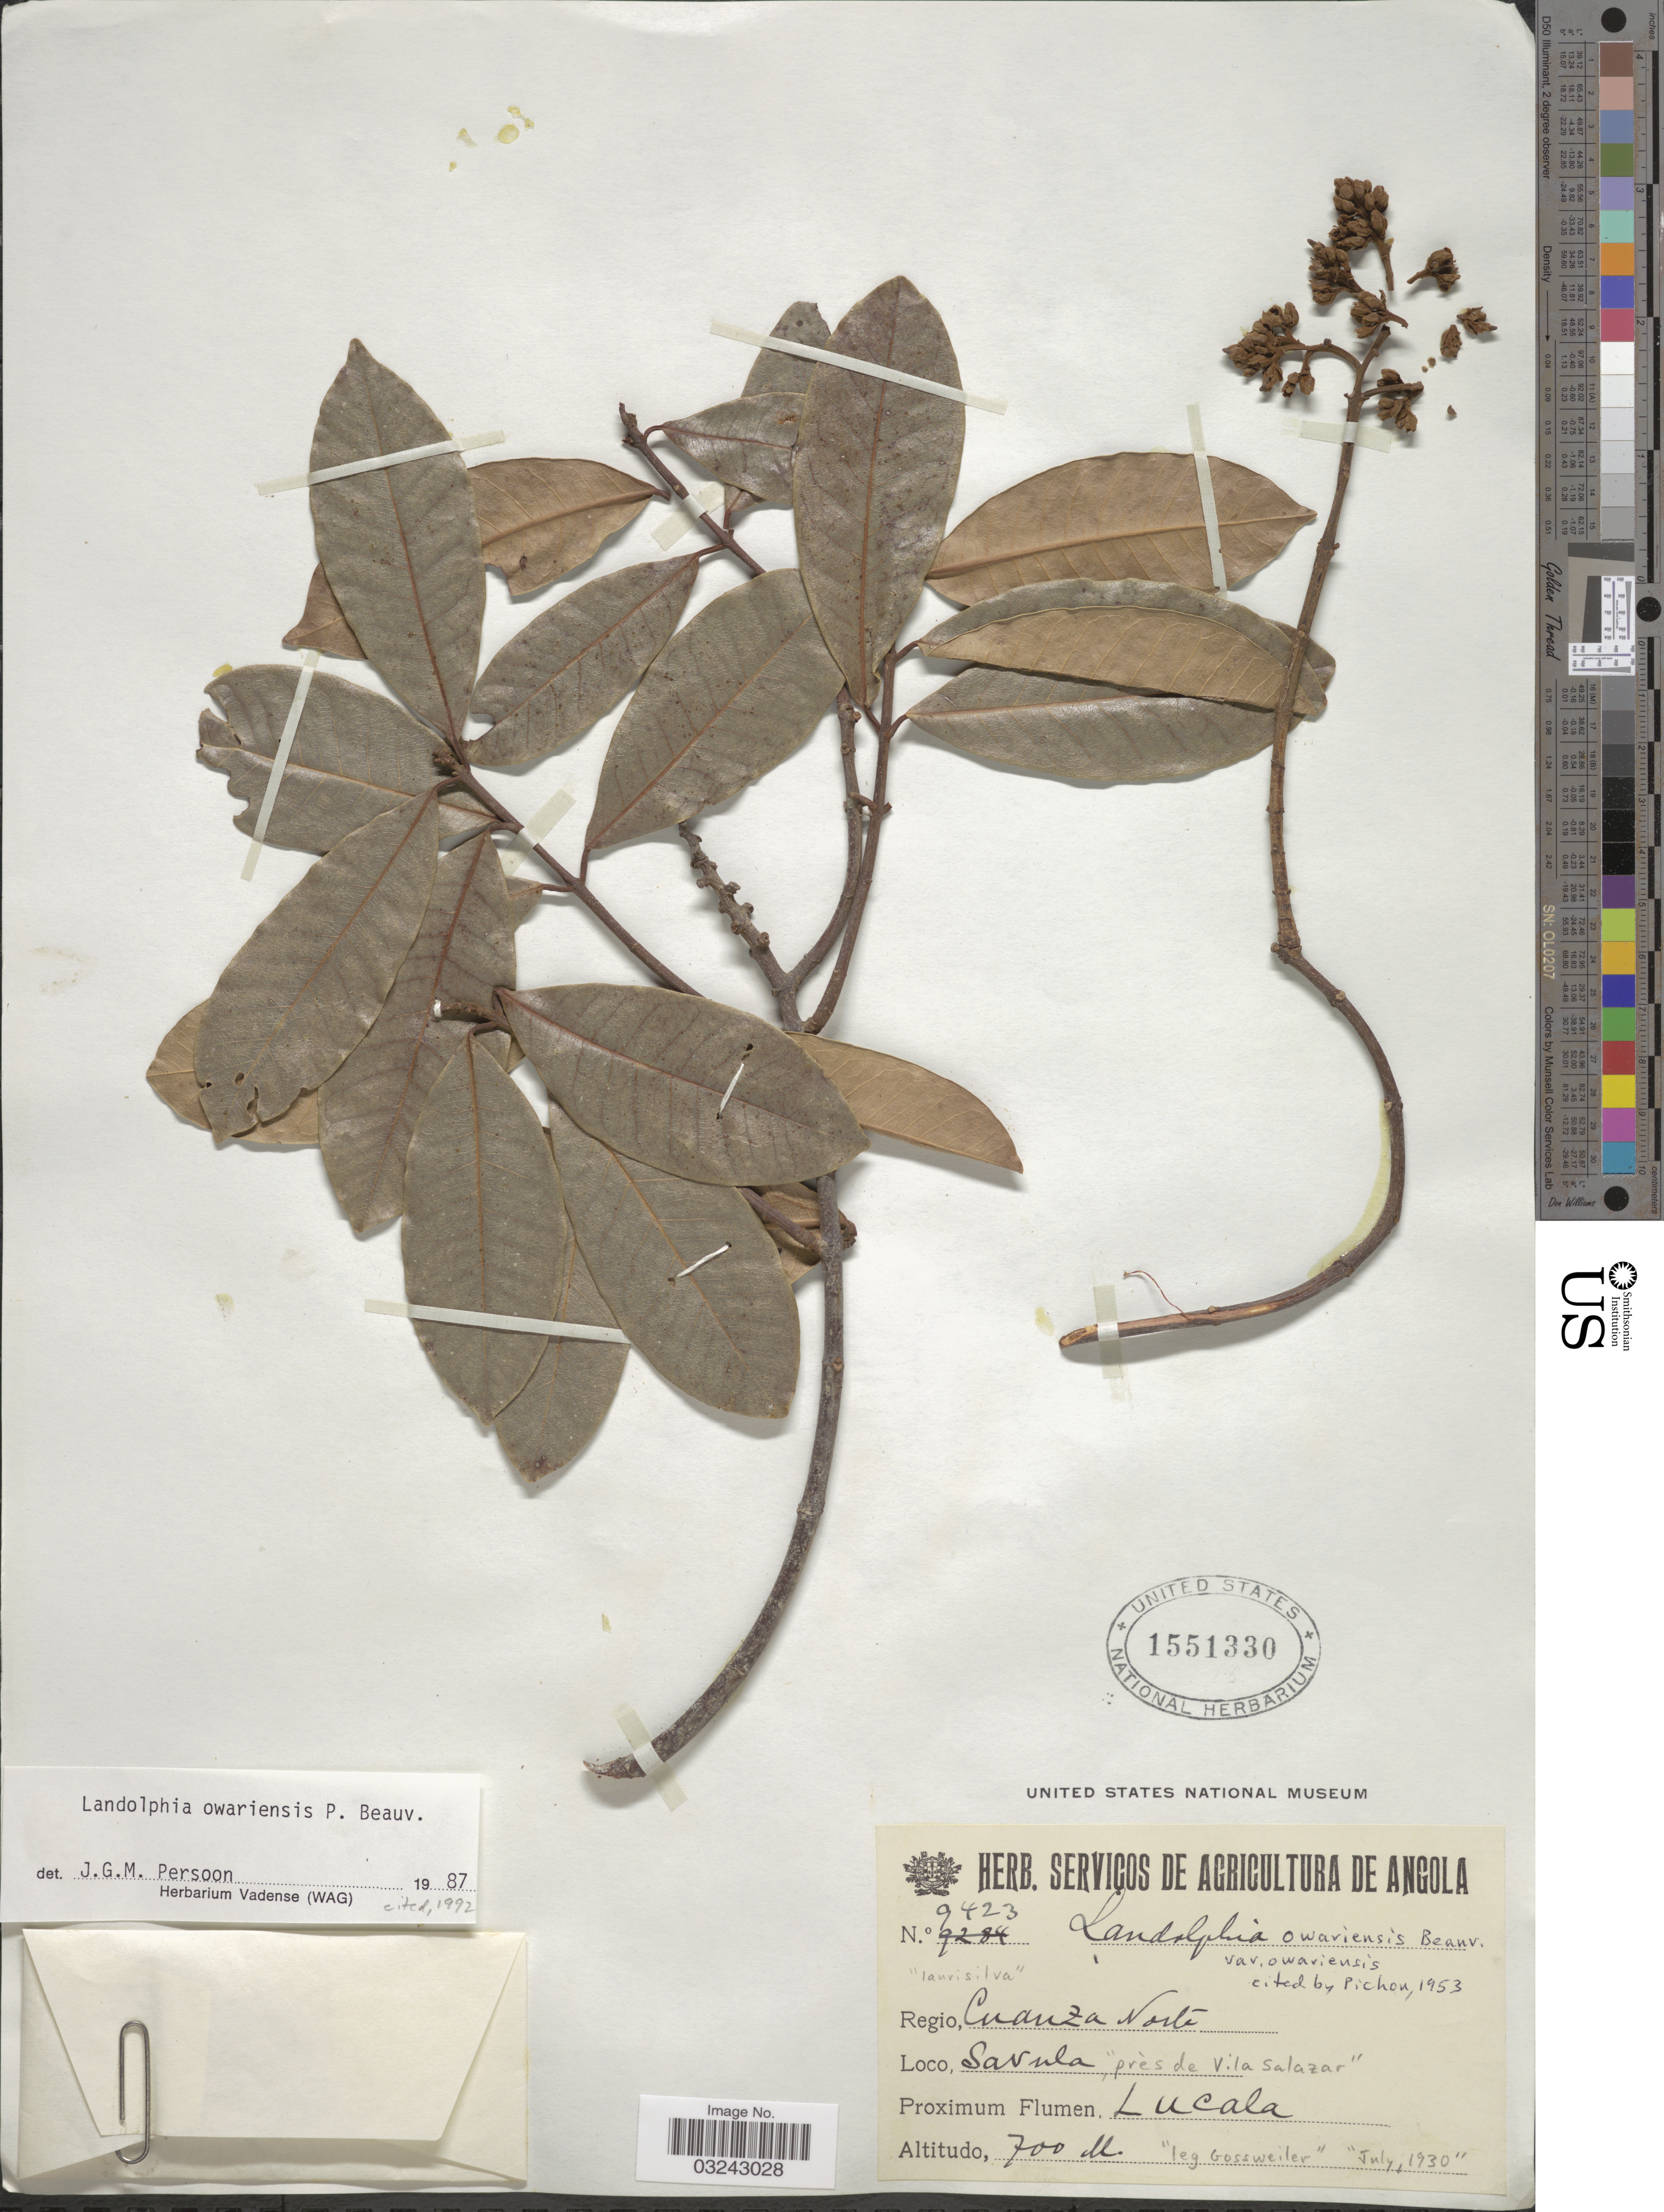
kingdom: Plantae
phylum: Tracheophyta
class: Magnoliopsida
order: Gentianales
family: Apocynaceae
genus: Landolphia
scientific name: Landolphia owariensis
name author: P. Beauv.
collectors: -. Gossweiler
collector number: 9423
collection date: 1930-07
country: Angola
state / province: Cuanza Norte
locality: Regio, Cuanza Norte, Savula, "près de Vila Salazar".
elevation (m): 700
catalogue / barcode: US 1551330